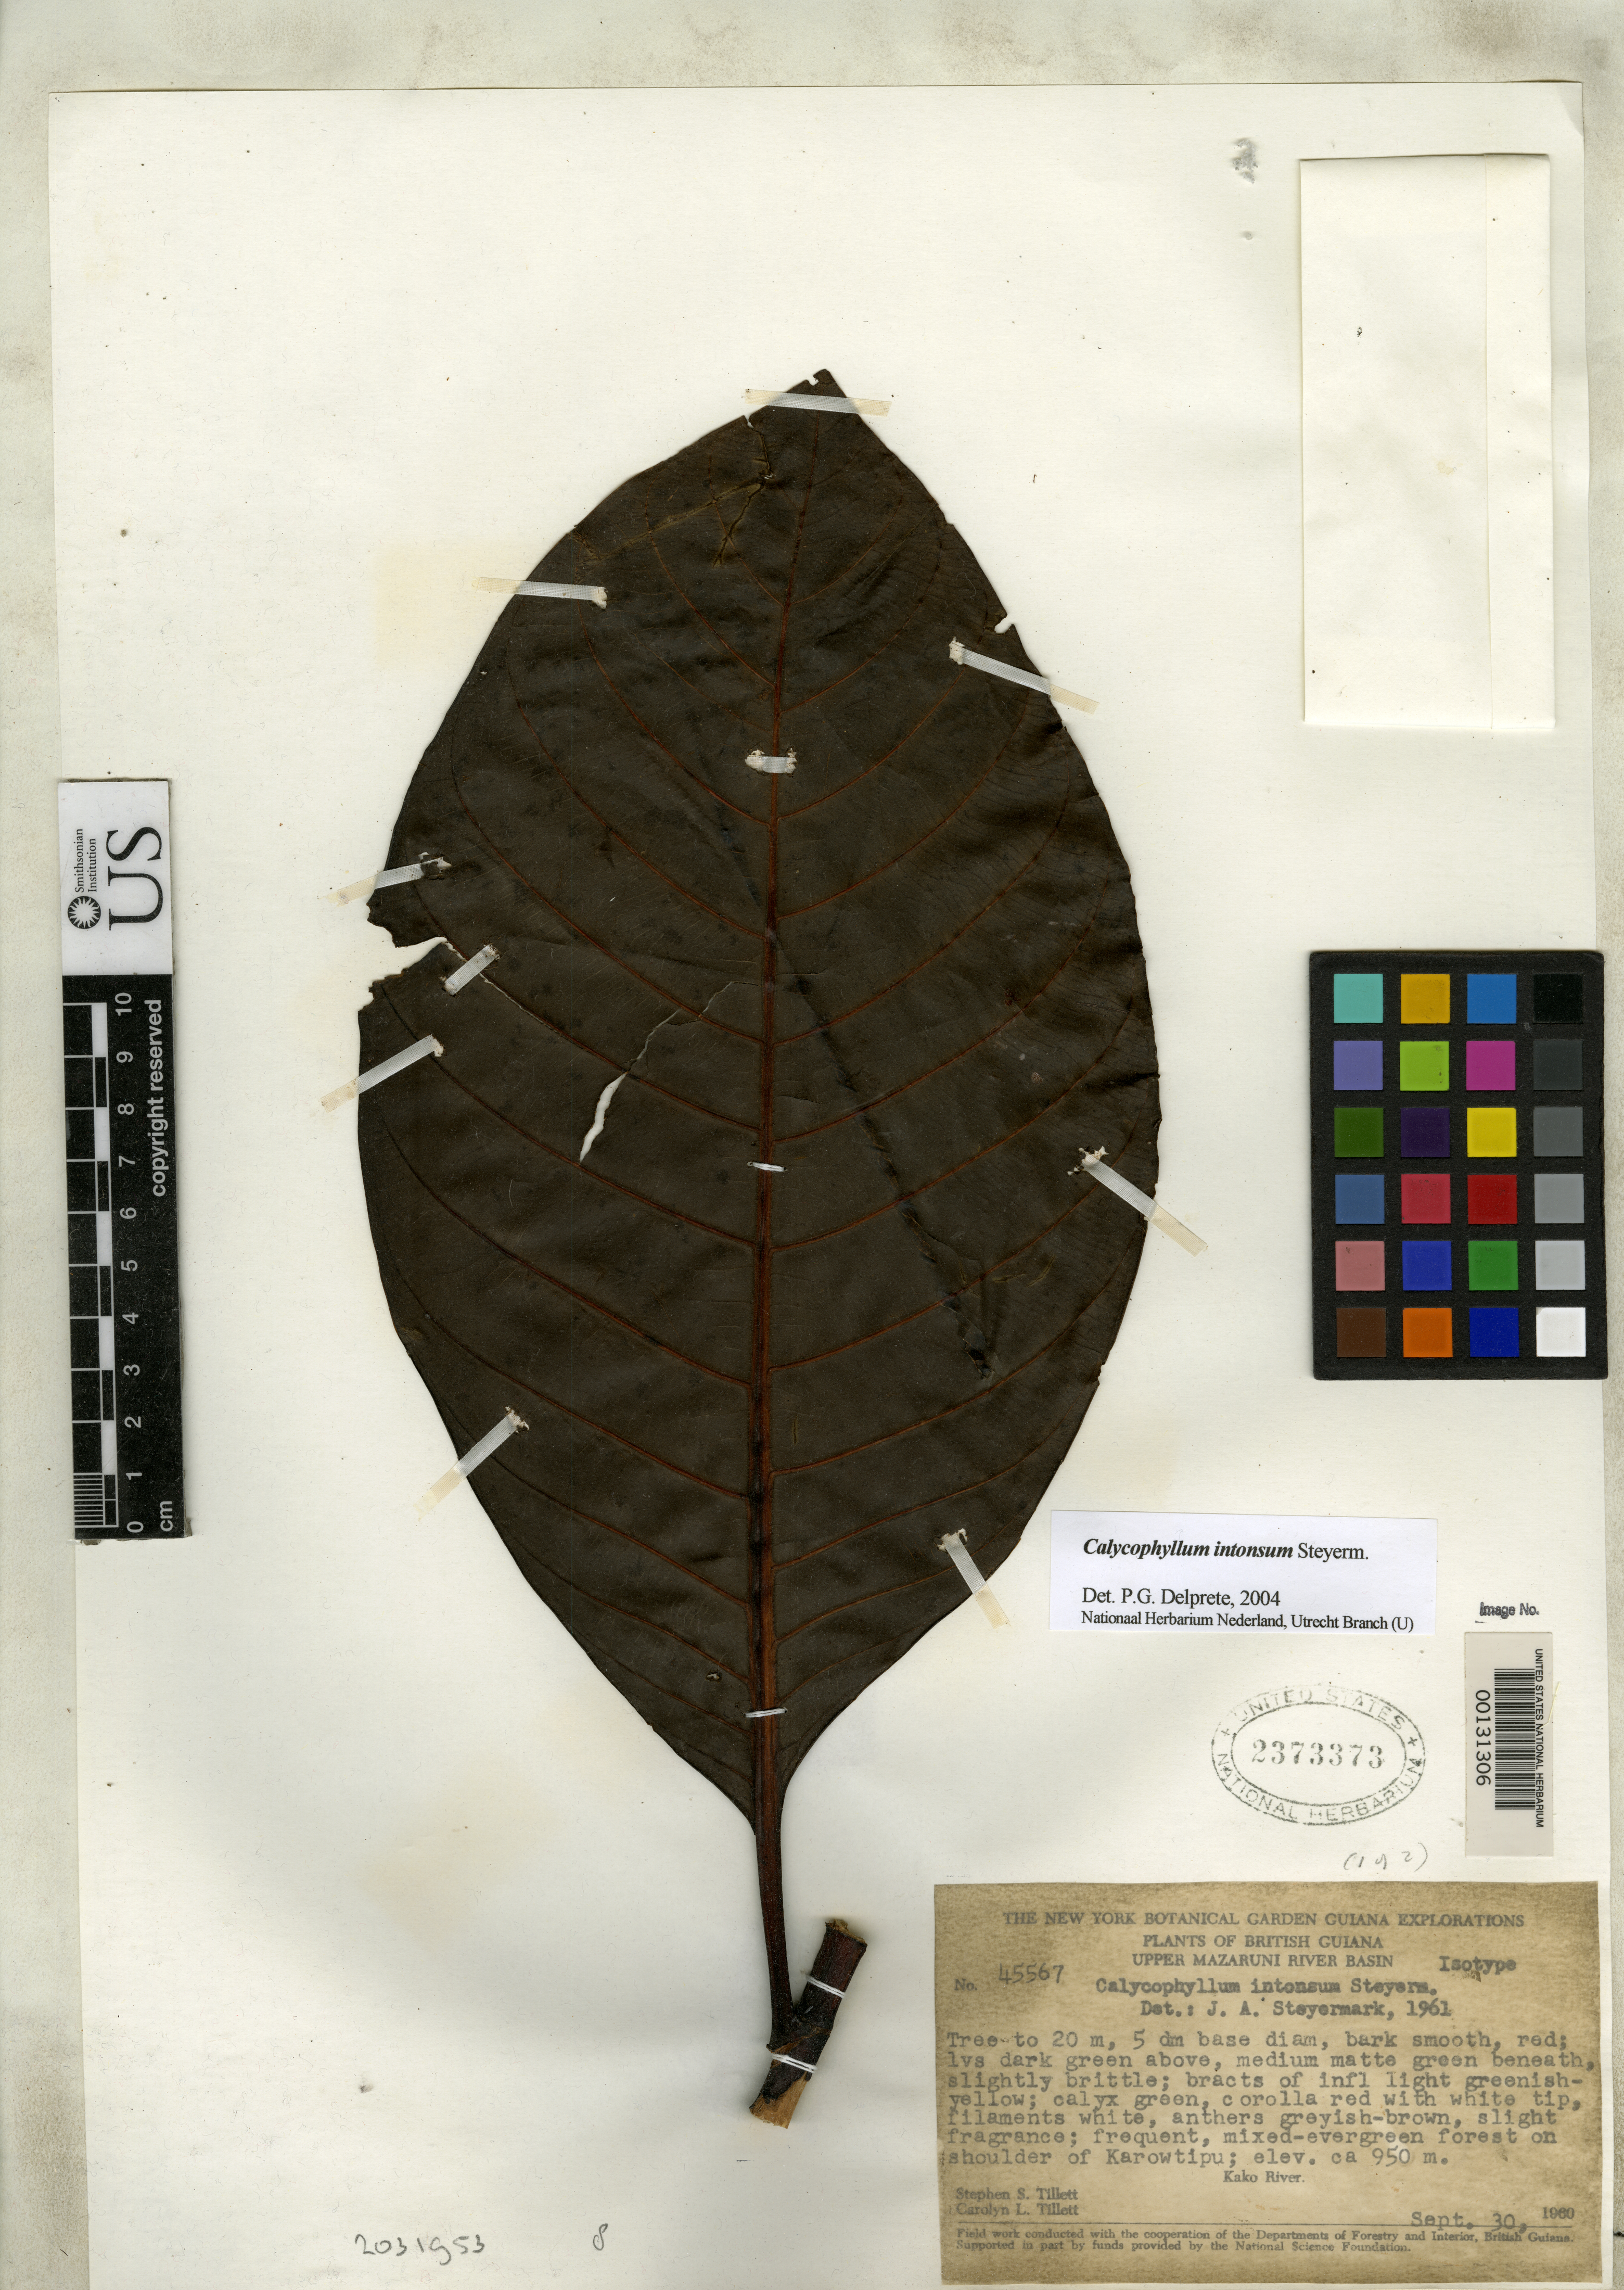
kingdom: Plantae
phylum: Tracheophyta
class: Magnoliopsida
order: Gentianales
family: Rubiaceae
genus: Calycophyllum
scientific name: Calycophyllum intonsum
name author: Steyerm.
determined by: Delprete, P. G., Herb. de Guyane Cay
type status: Isotype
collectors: S. S. Tillett & C. L. Tillett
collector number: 45567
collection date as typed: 30 Sep 1960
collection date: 1960-09-30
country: Guyana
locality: Mazaruni River basin, kako, country as "British Guiana".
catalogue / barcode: US 2373373